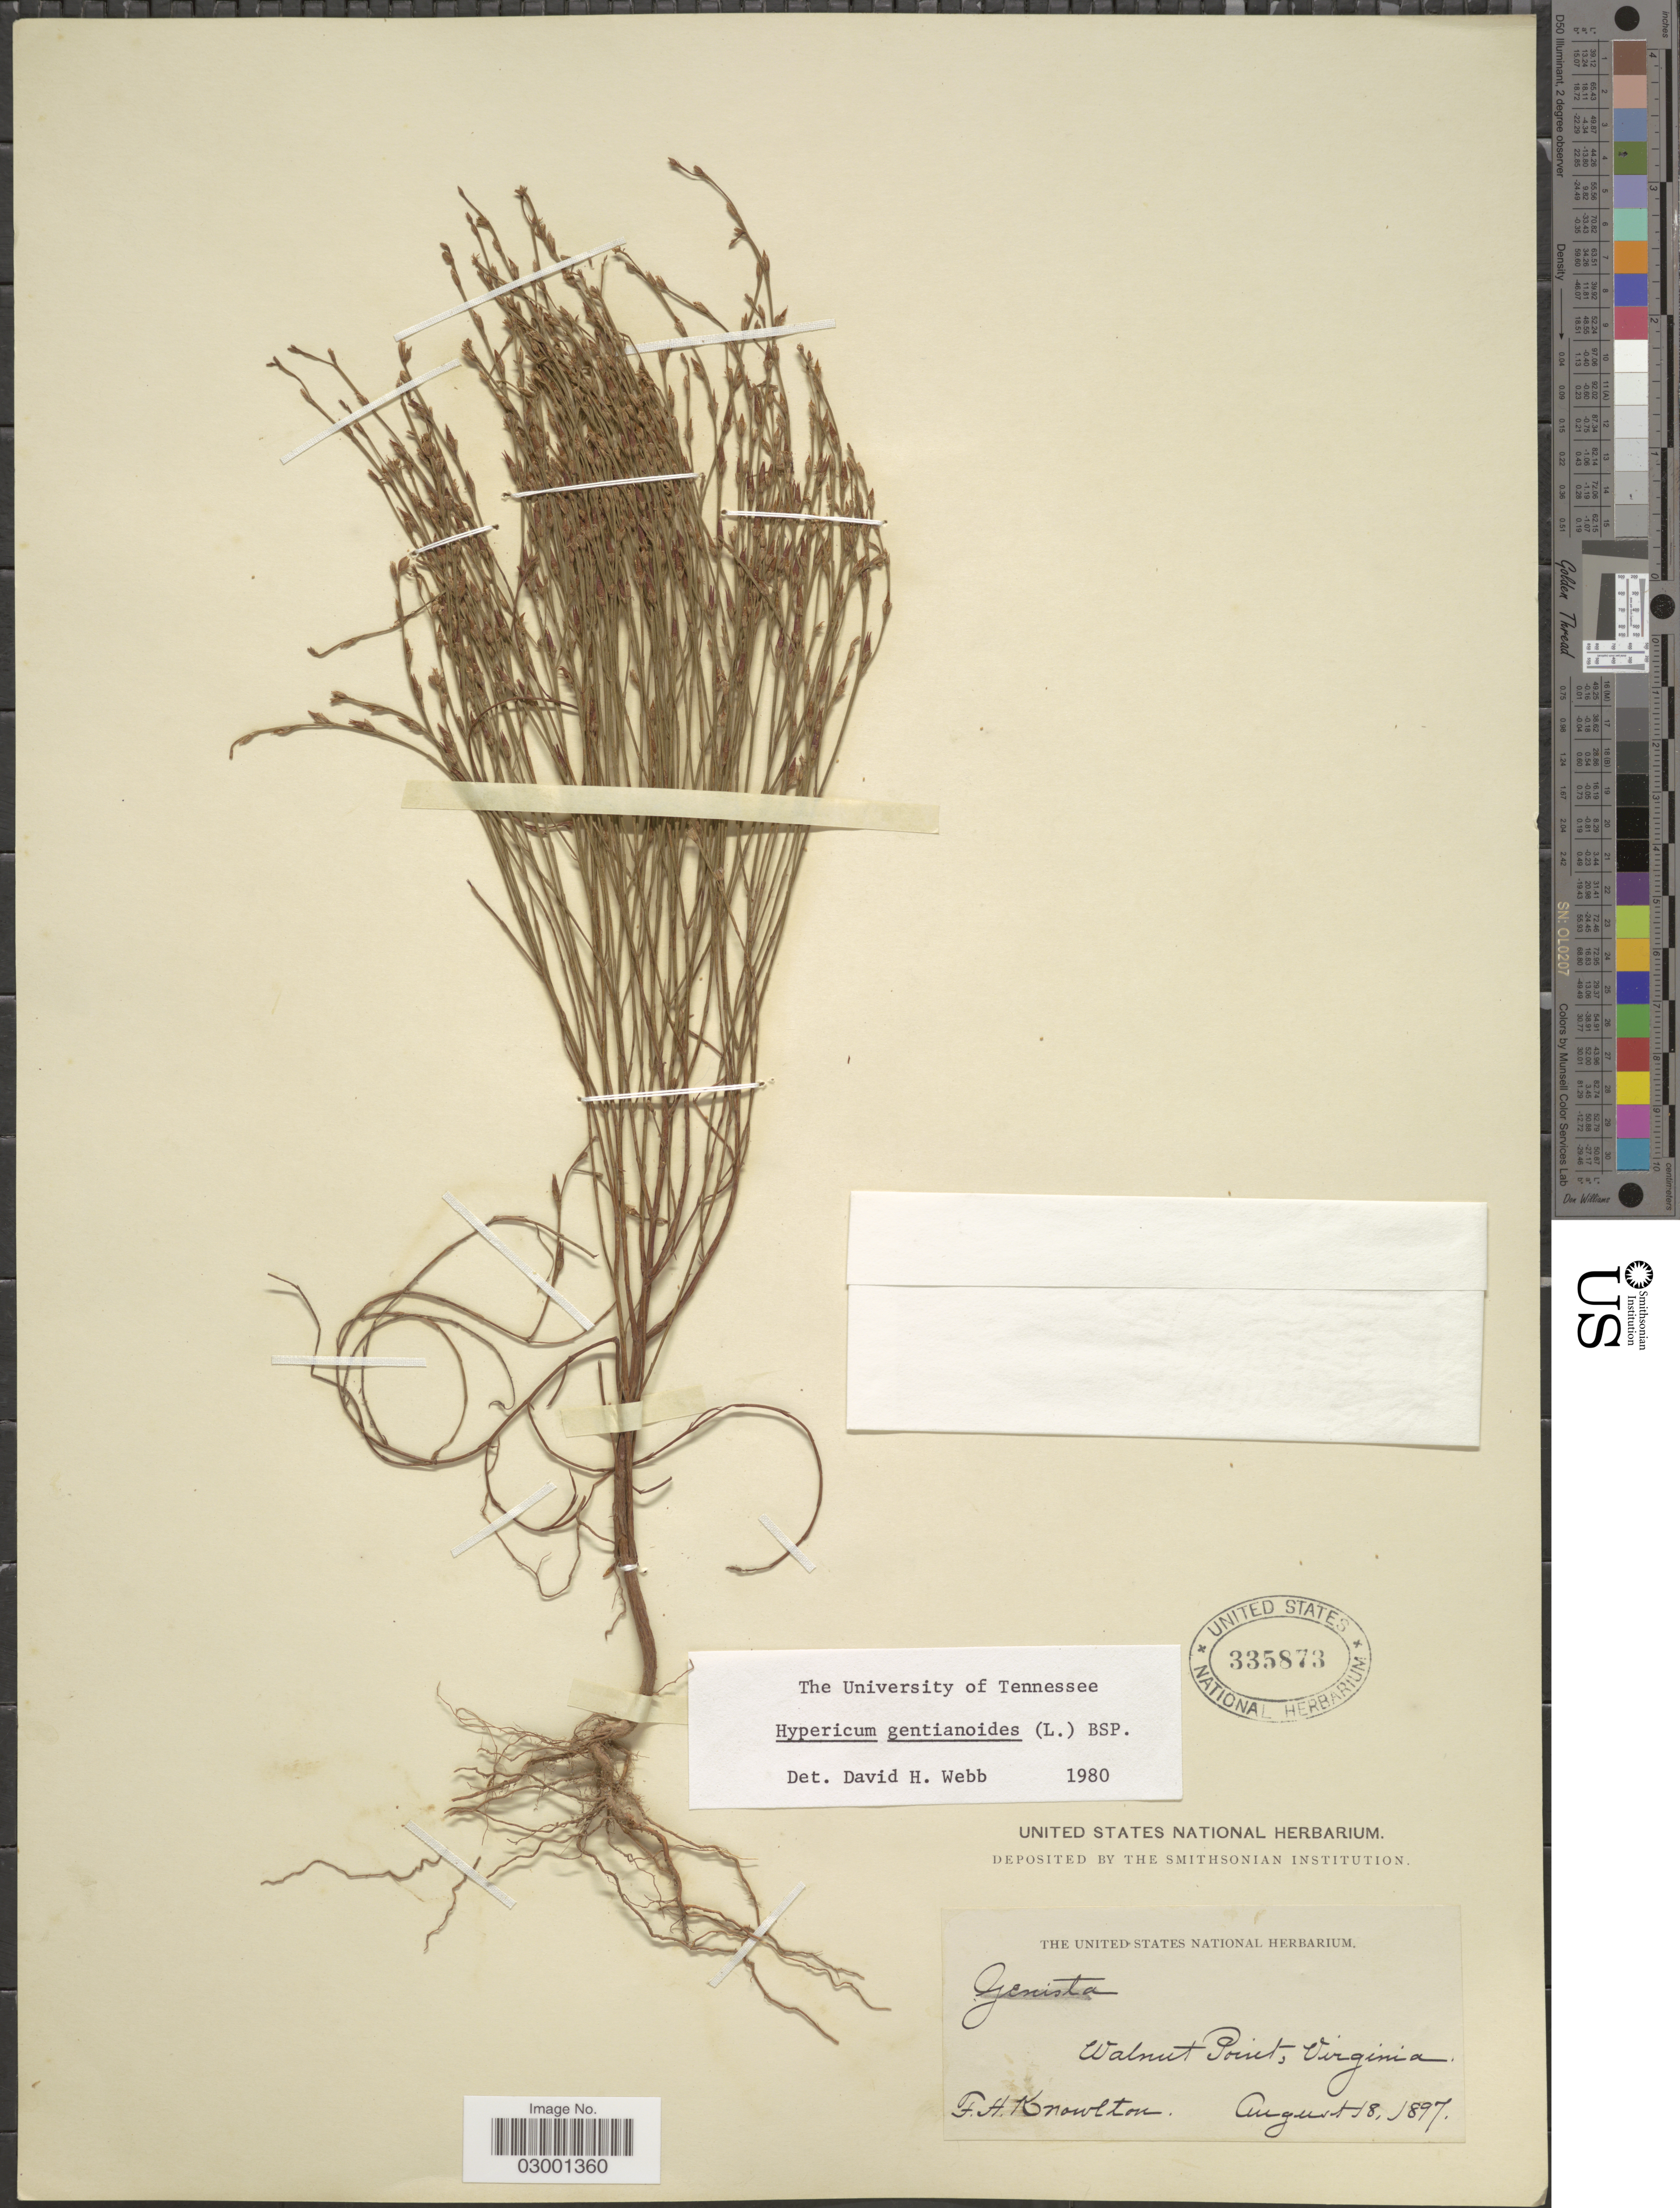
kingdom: Plantae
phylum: Tracheophyta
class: Magnoliopsida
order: Malpighiales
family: Hypericaceae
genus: Hypericum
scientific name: Hypericum gentianoides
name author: (L.) Britton, Stearns & Poggenb.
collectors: F. H. Knowlton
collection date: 1897-08-18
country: United States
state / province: Virginia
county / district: Northumberland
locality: Walnut Point.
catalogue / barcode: US 335873